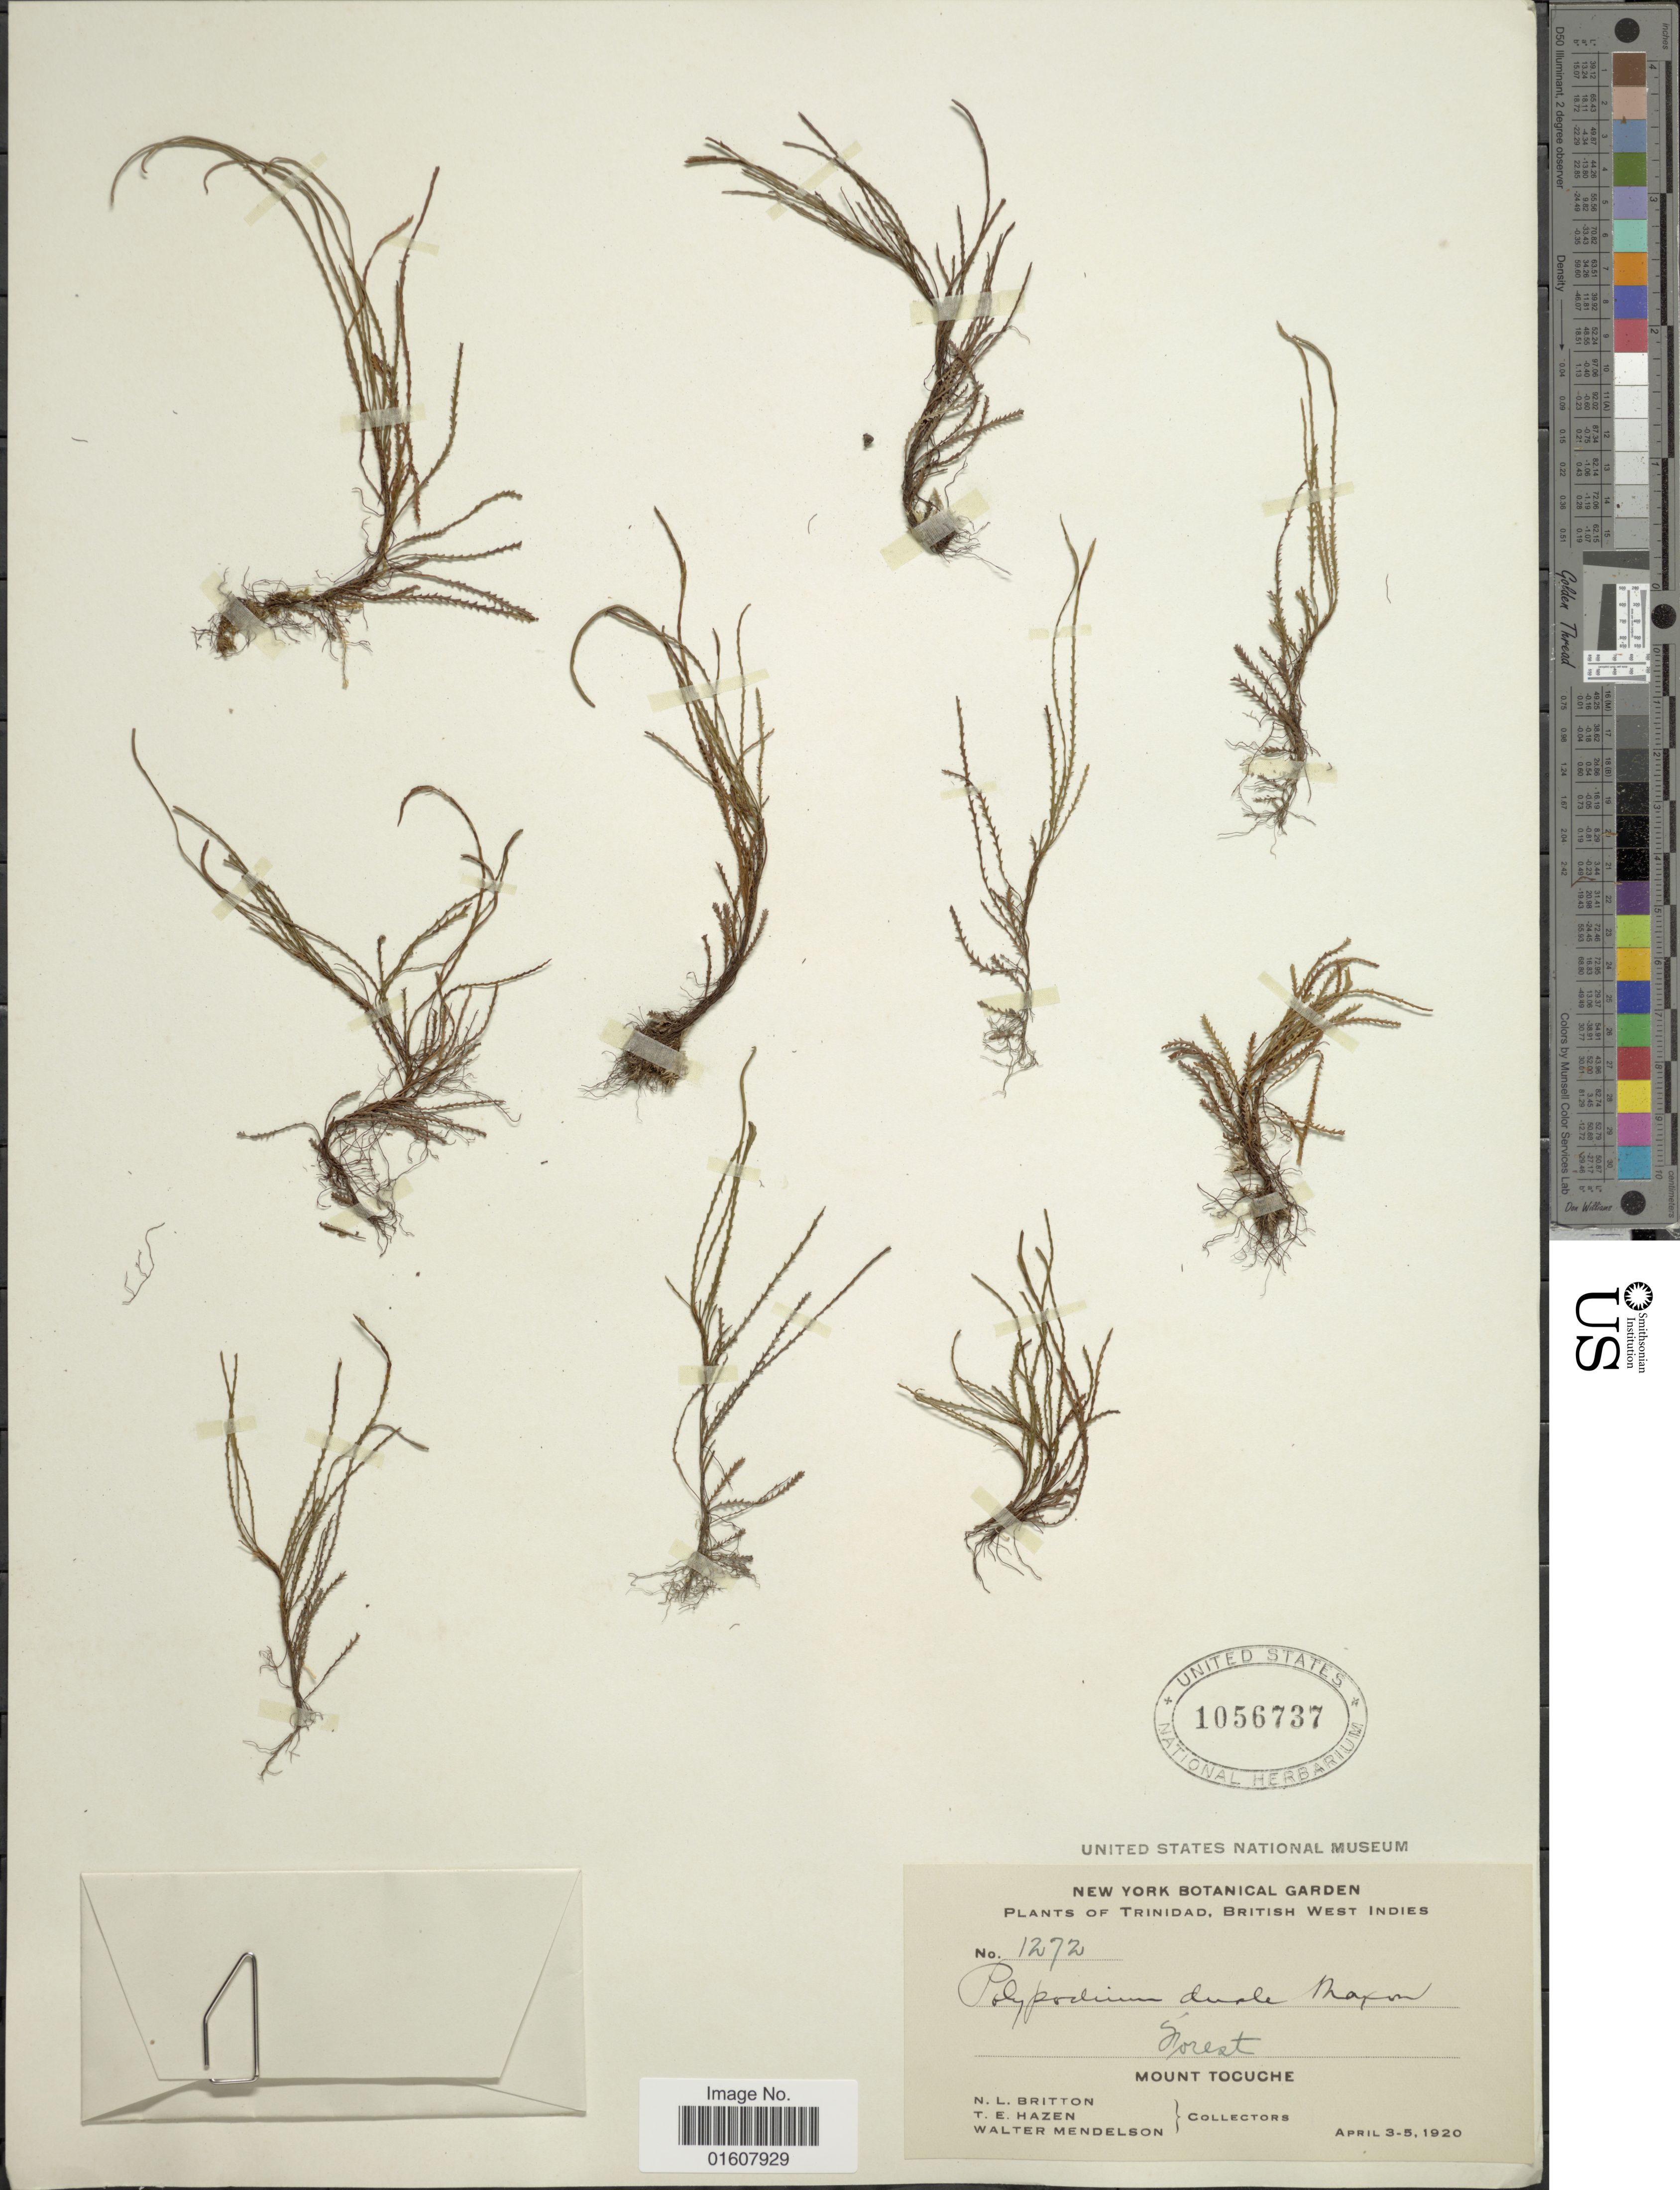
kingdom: Plantae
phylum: Tracheophyta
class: Polypodiopsida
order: Polypodiales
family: Polypodiaceae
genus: Cochlidium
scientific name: Cochlidium serrulatum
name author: (Sw.) L.E. Bishop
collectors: N. Britton, T. E. Hazen & W. Mendelson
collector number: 1272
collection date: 1920-04-03/1920-04-05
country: Trinidad and Tobago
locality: Trinidad, British West Indies. Mount Tocuche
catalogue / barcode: US 1056737